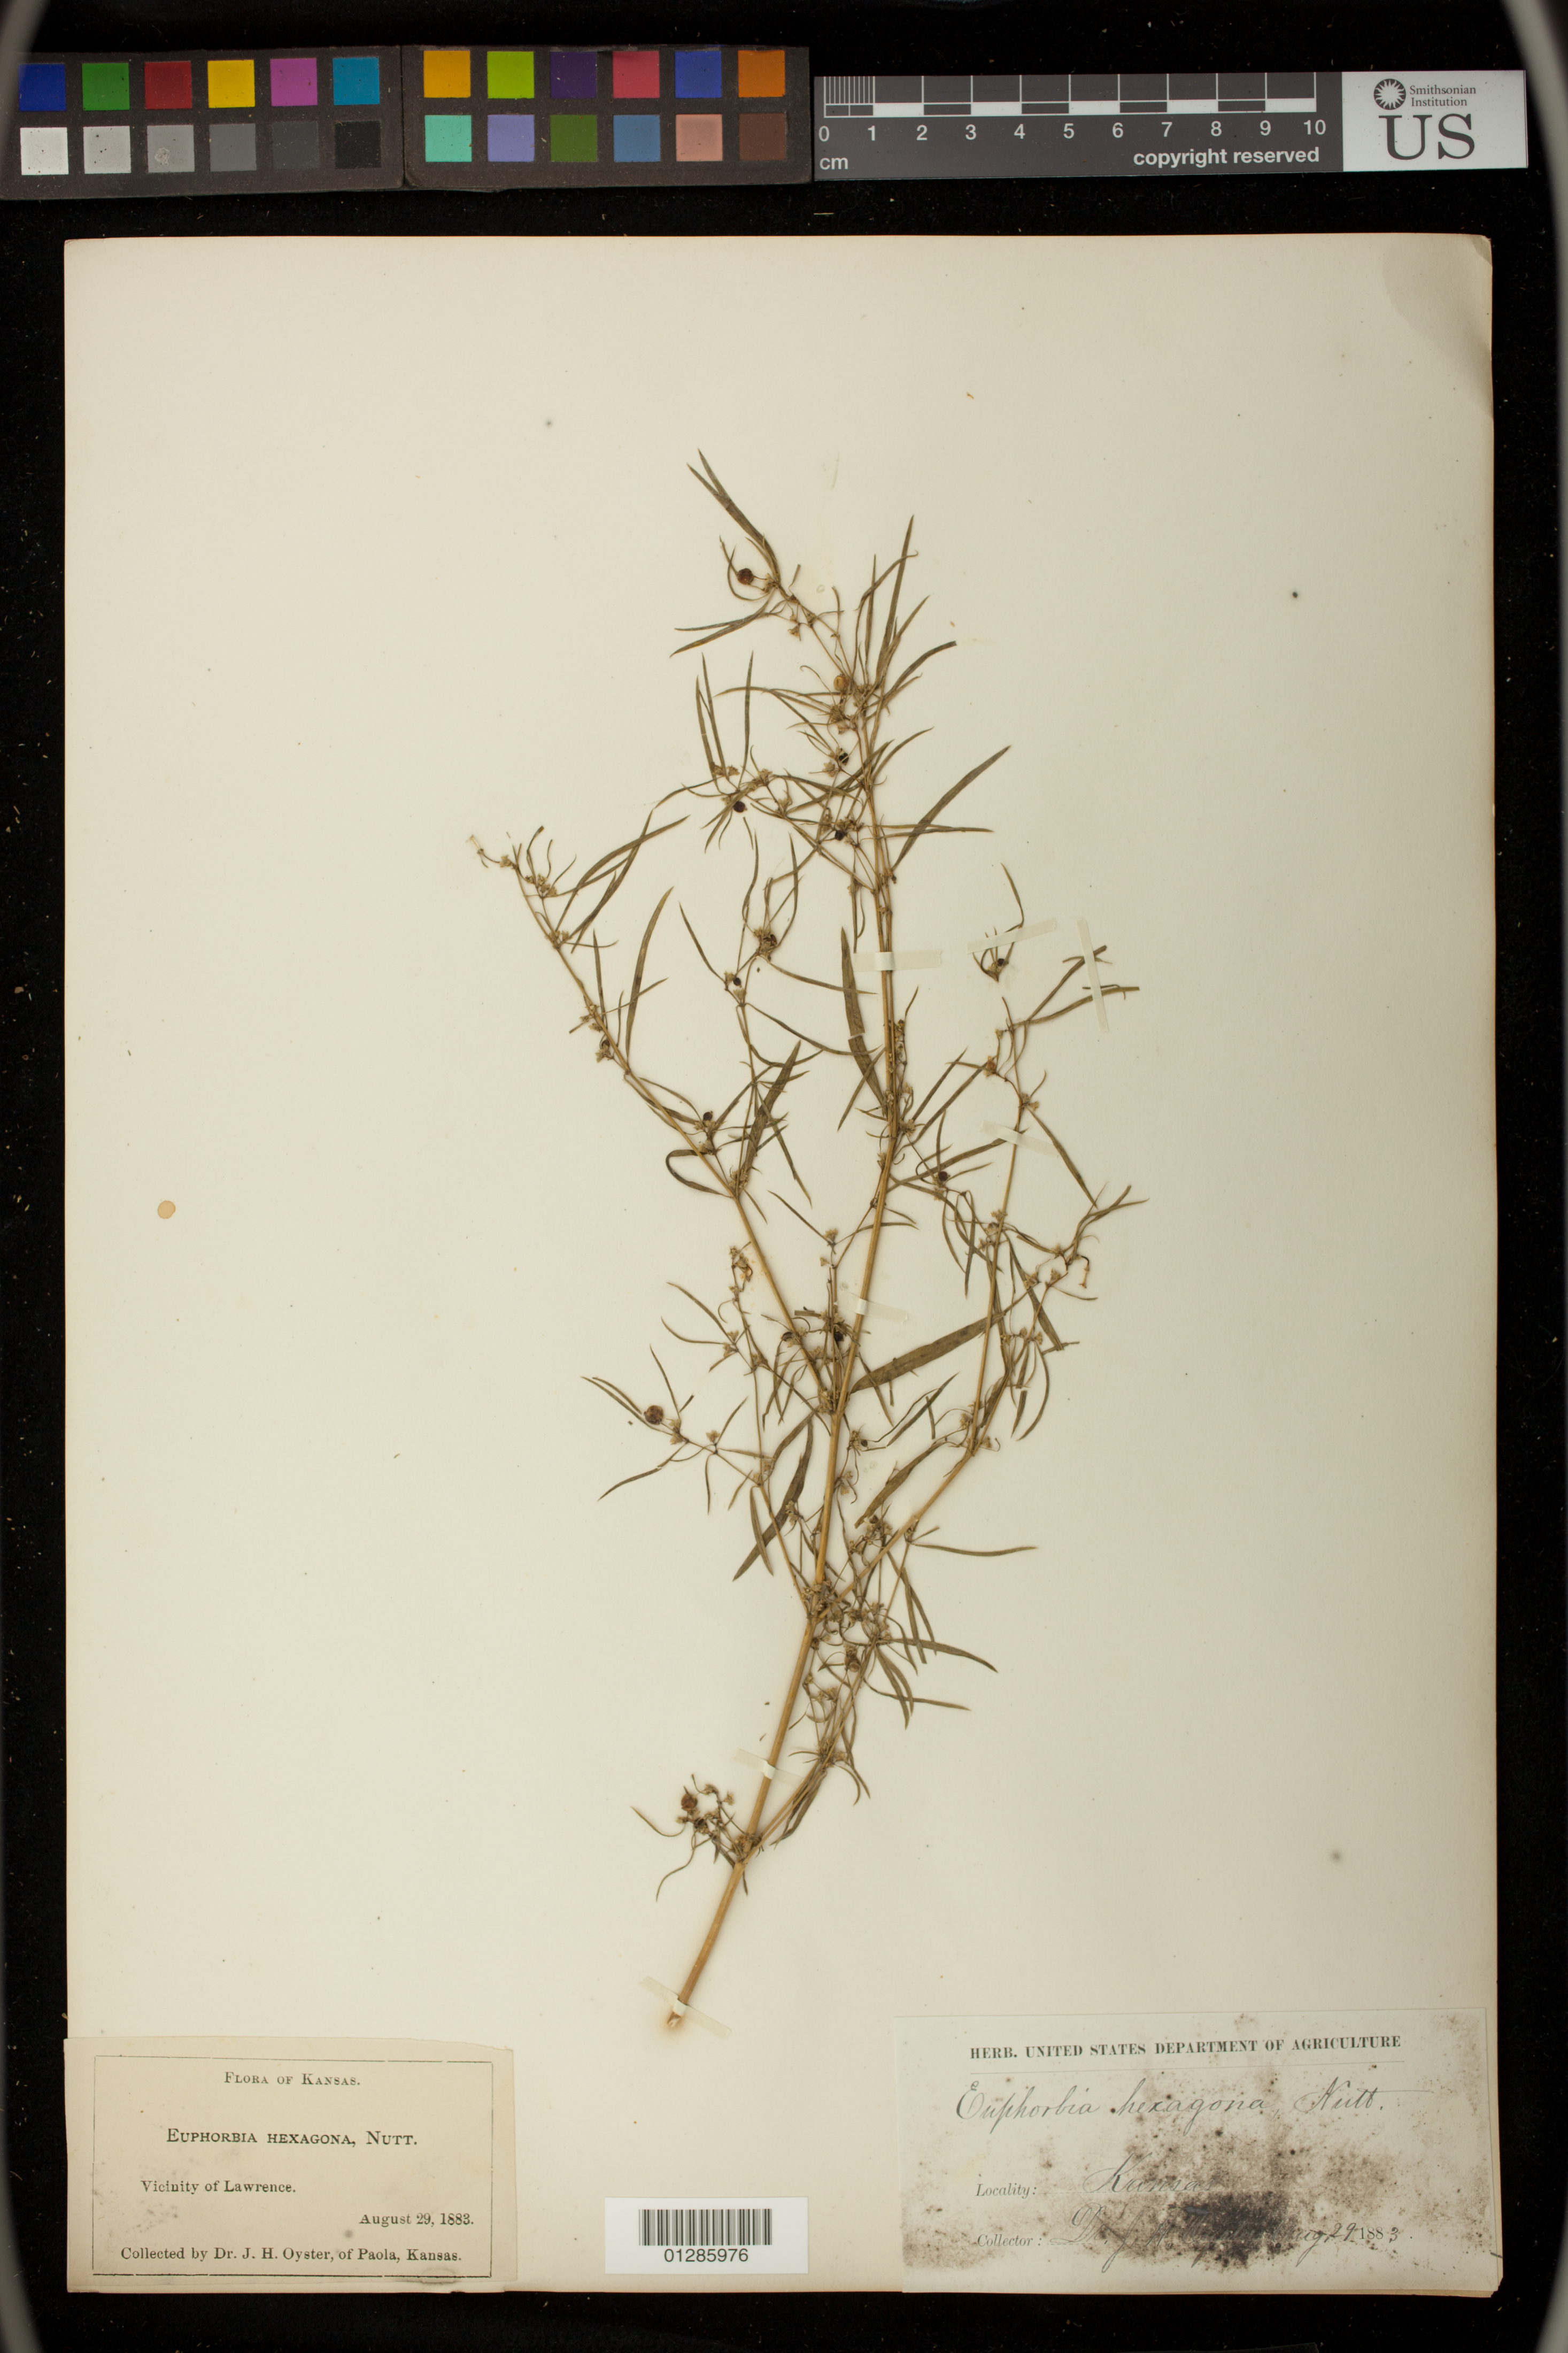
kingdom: Plantae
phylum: Tracheophyta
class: Magnoliopsida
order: Malpighiales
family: Euphorbiaceae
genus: Euphorbia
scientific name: Euphorbia hexagona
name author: Nutt. ex Spreng.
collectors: J. H. Oyster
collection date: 1883-08-29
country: United States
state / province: Kansas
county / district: Douglas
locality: Vicinity of Lawrence